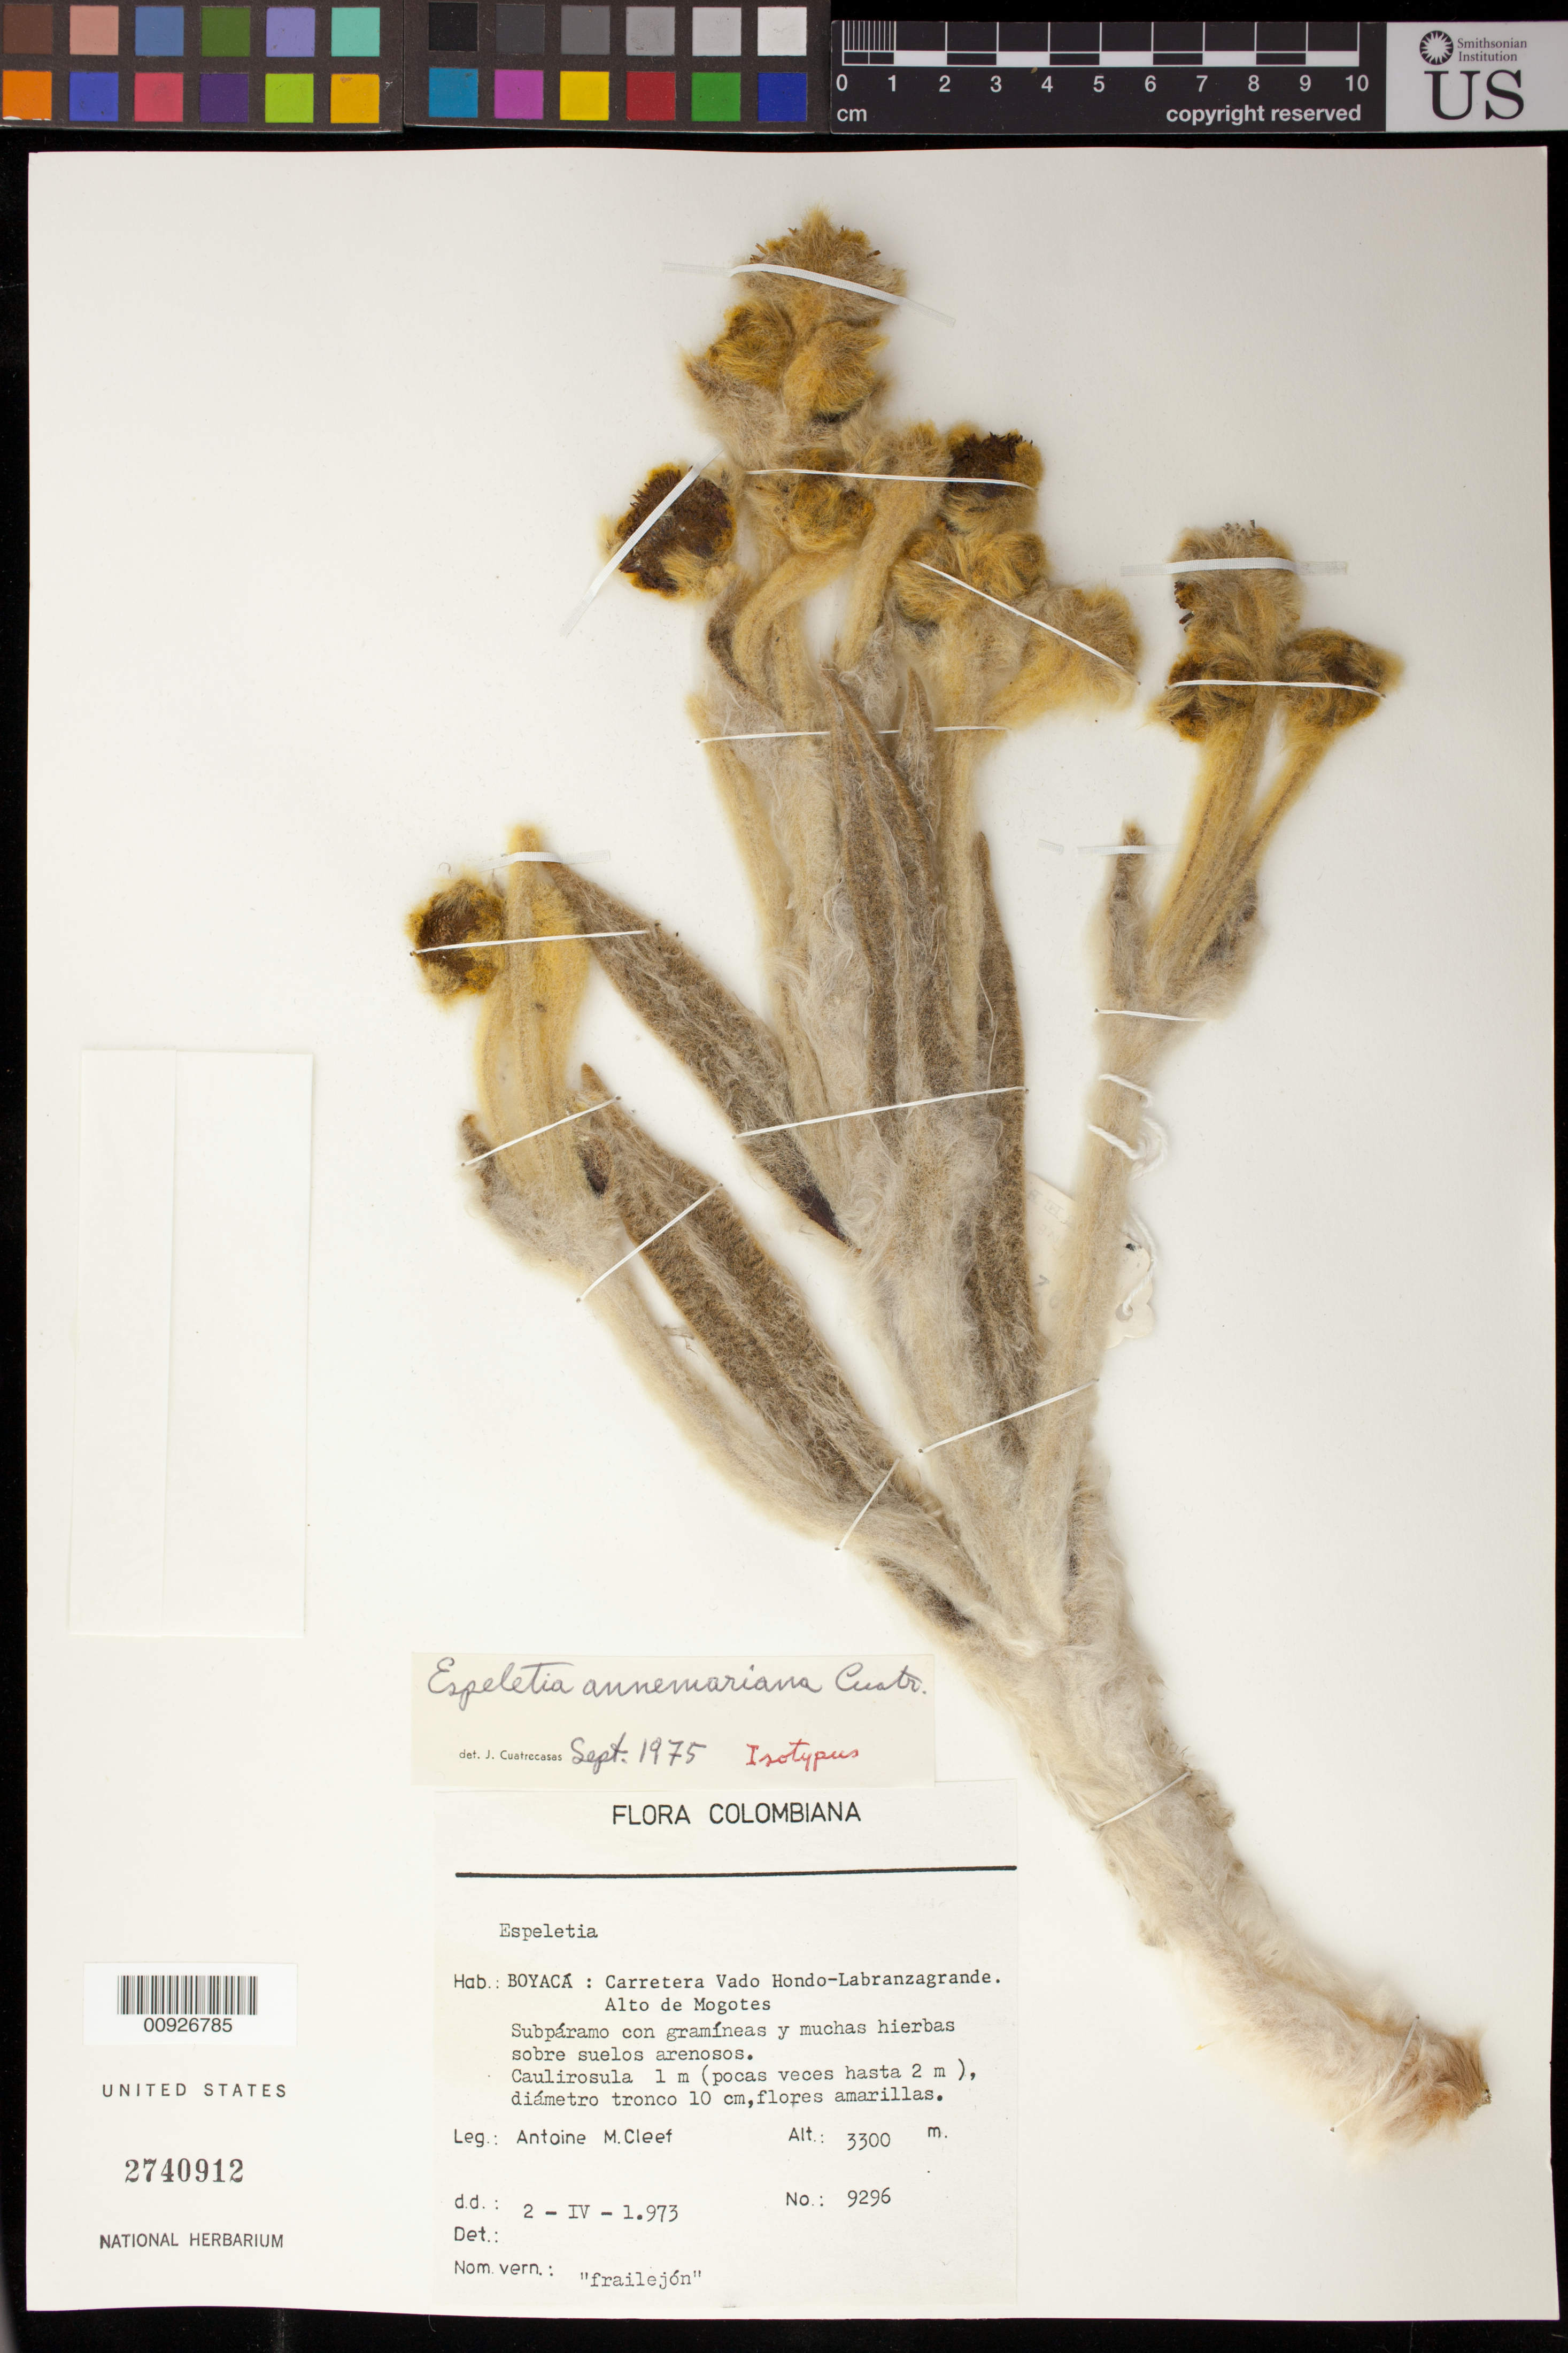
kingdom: Plantae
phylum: Tracheophyta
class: Magnoliopsida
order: Asterales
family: Asteraceae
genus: Espeletia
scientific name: Espeletia annemariana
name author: Cuatrec.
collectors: A. M. Cleef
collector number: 9296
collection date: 1973-04-02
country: Colombia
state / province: Boyacá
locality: Carretera Vado Hondo-Labranzagrande. Alto de Mogotes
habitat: Subpáramo con gramíneas y muchas hierbas sobre suelos arenosos.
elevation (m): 3300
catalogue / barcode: US 2740912